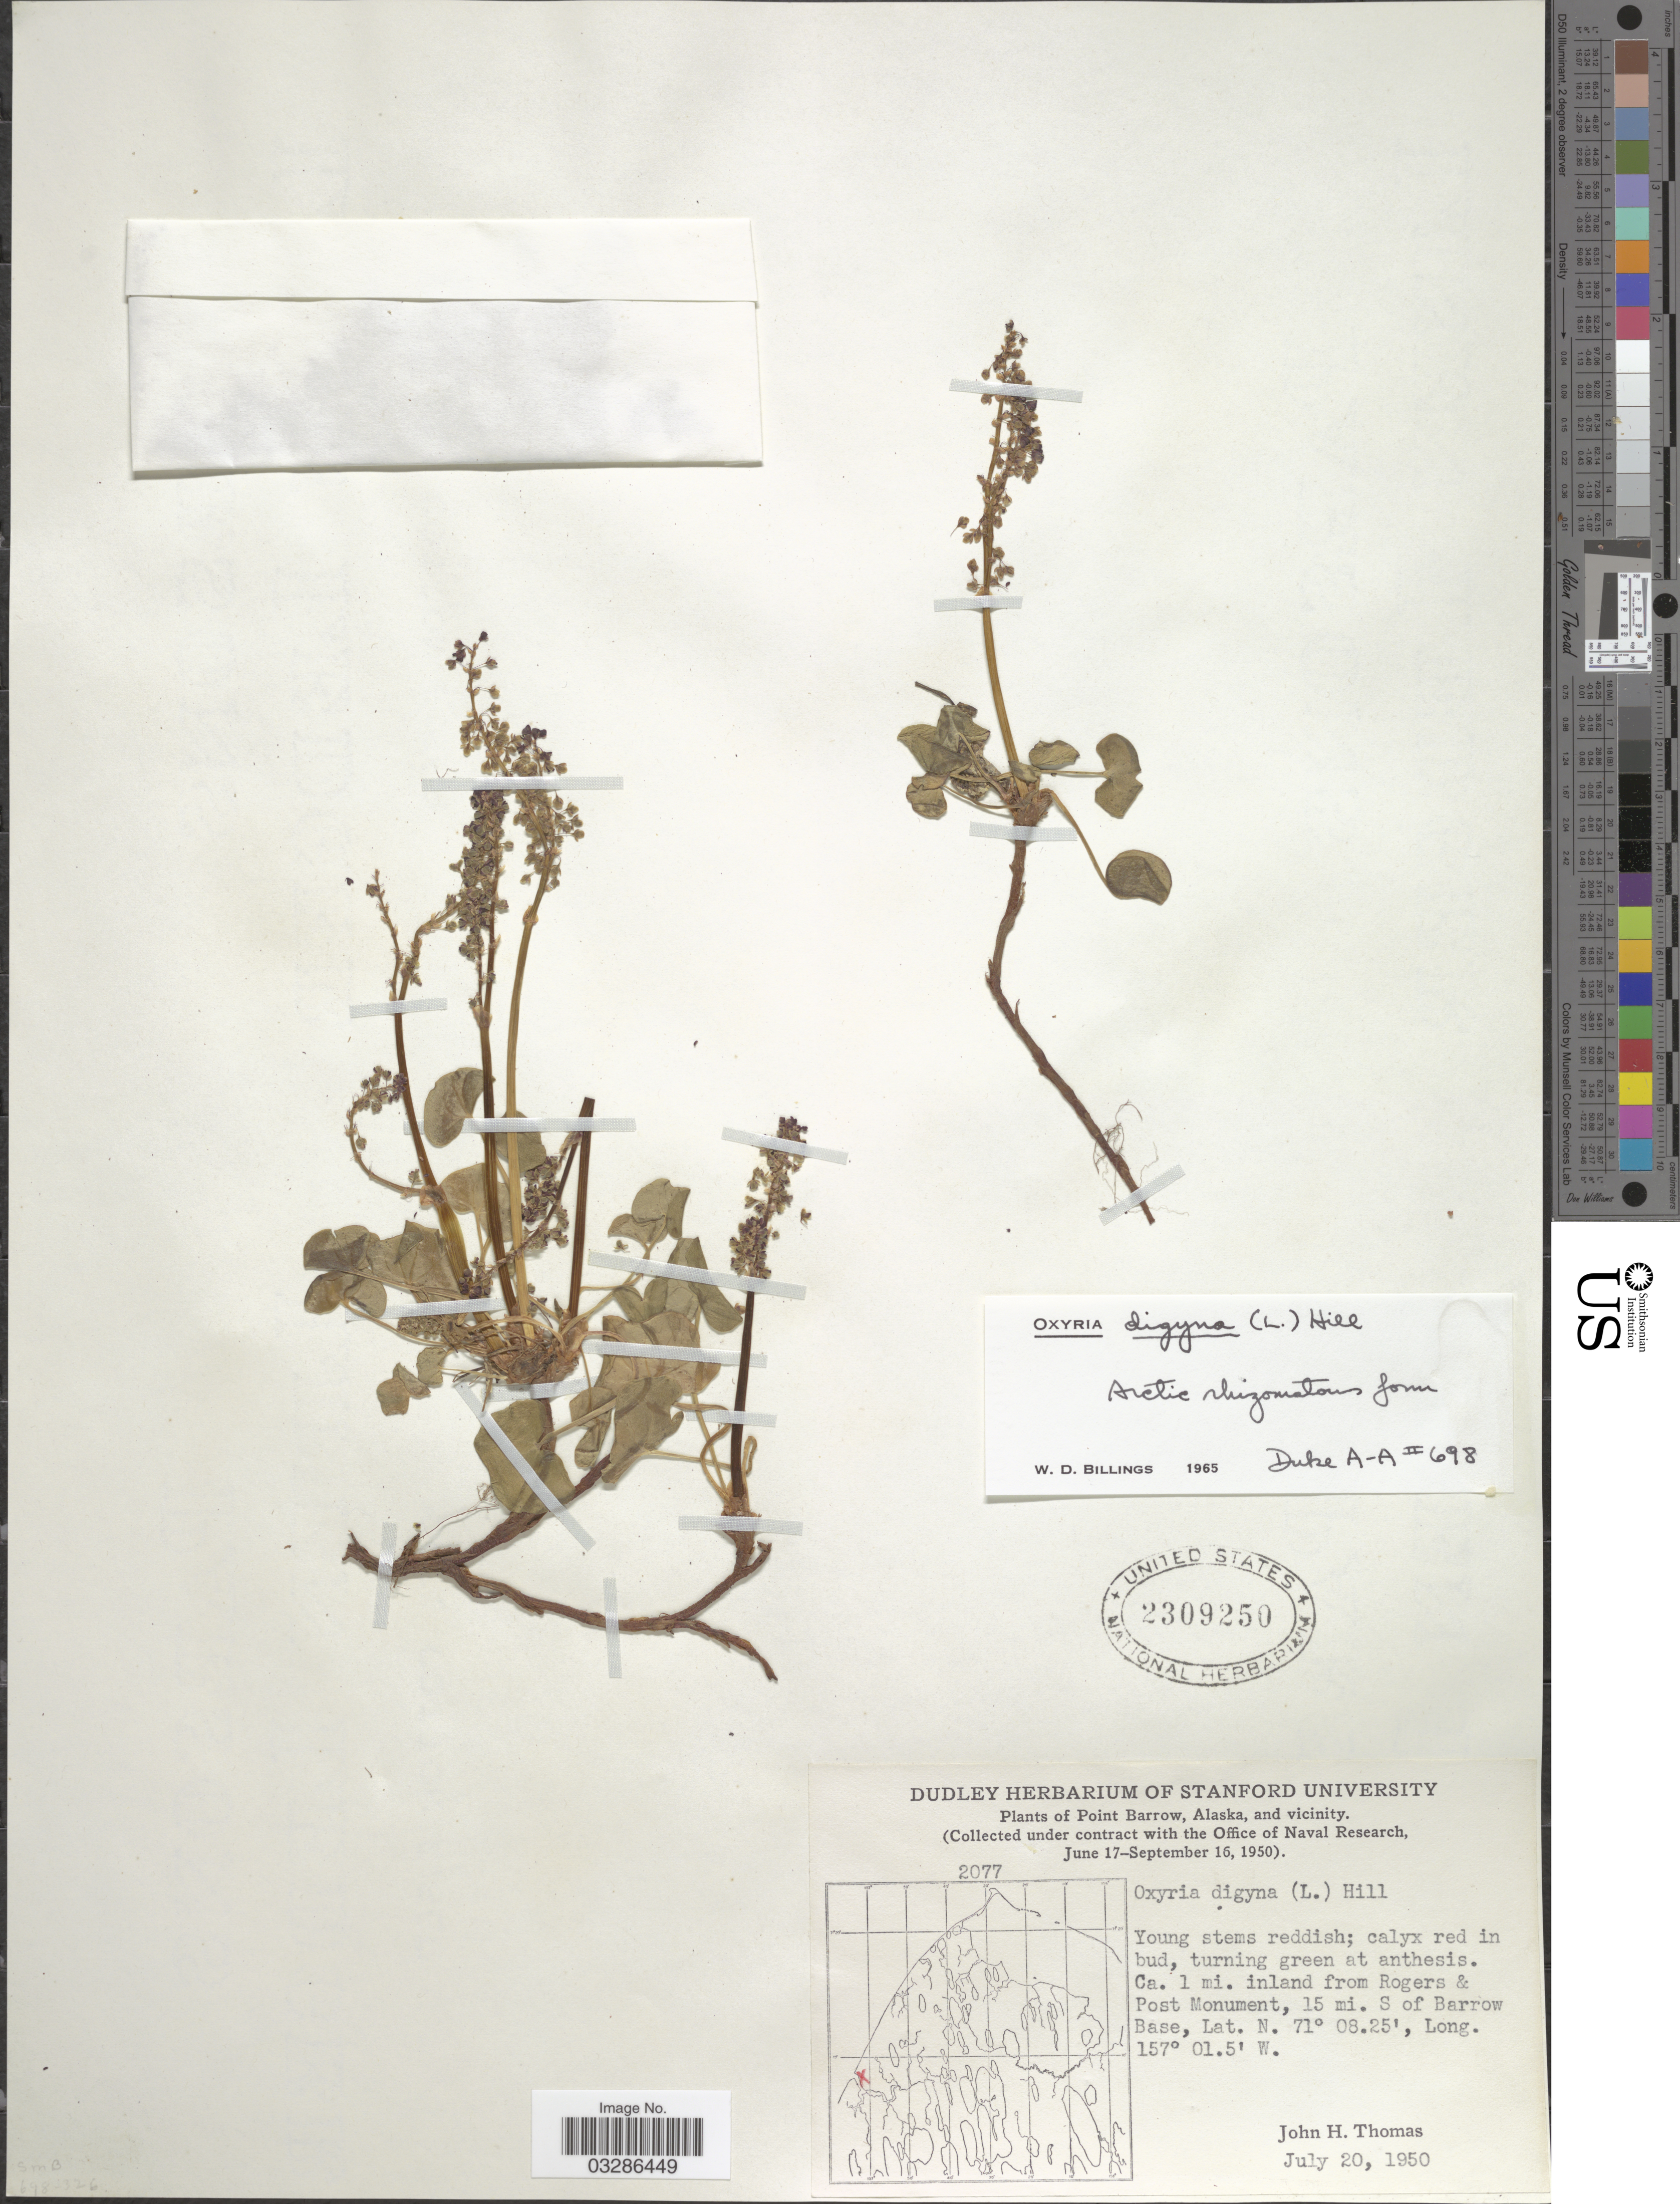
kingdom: Plantae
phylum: Tracheophyta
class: Magnoliopsida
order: Caryophyllales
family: Polygonaceae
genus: Oxyria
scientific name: Oxyria digyna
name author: (L.) Hill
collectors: J. H. Thomas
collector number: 2077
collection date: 1950-07-20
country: United States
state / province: Alaska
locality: Point Barrow, Alaska, and vicinity. Ca. 1 mi. inland from Rogers & Post Monument, 15 mi. S of Barrow Base.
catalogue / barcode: US 2309250